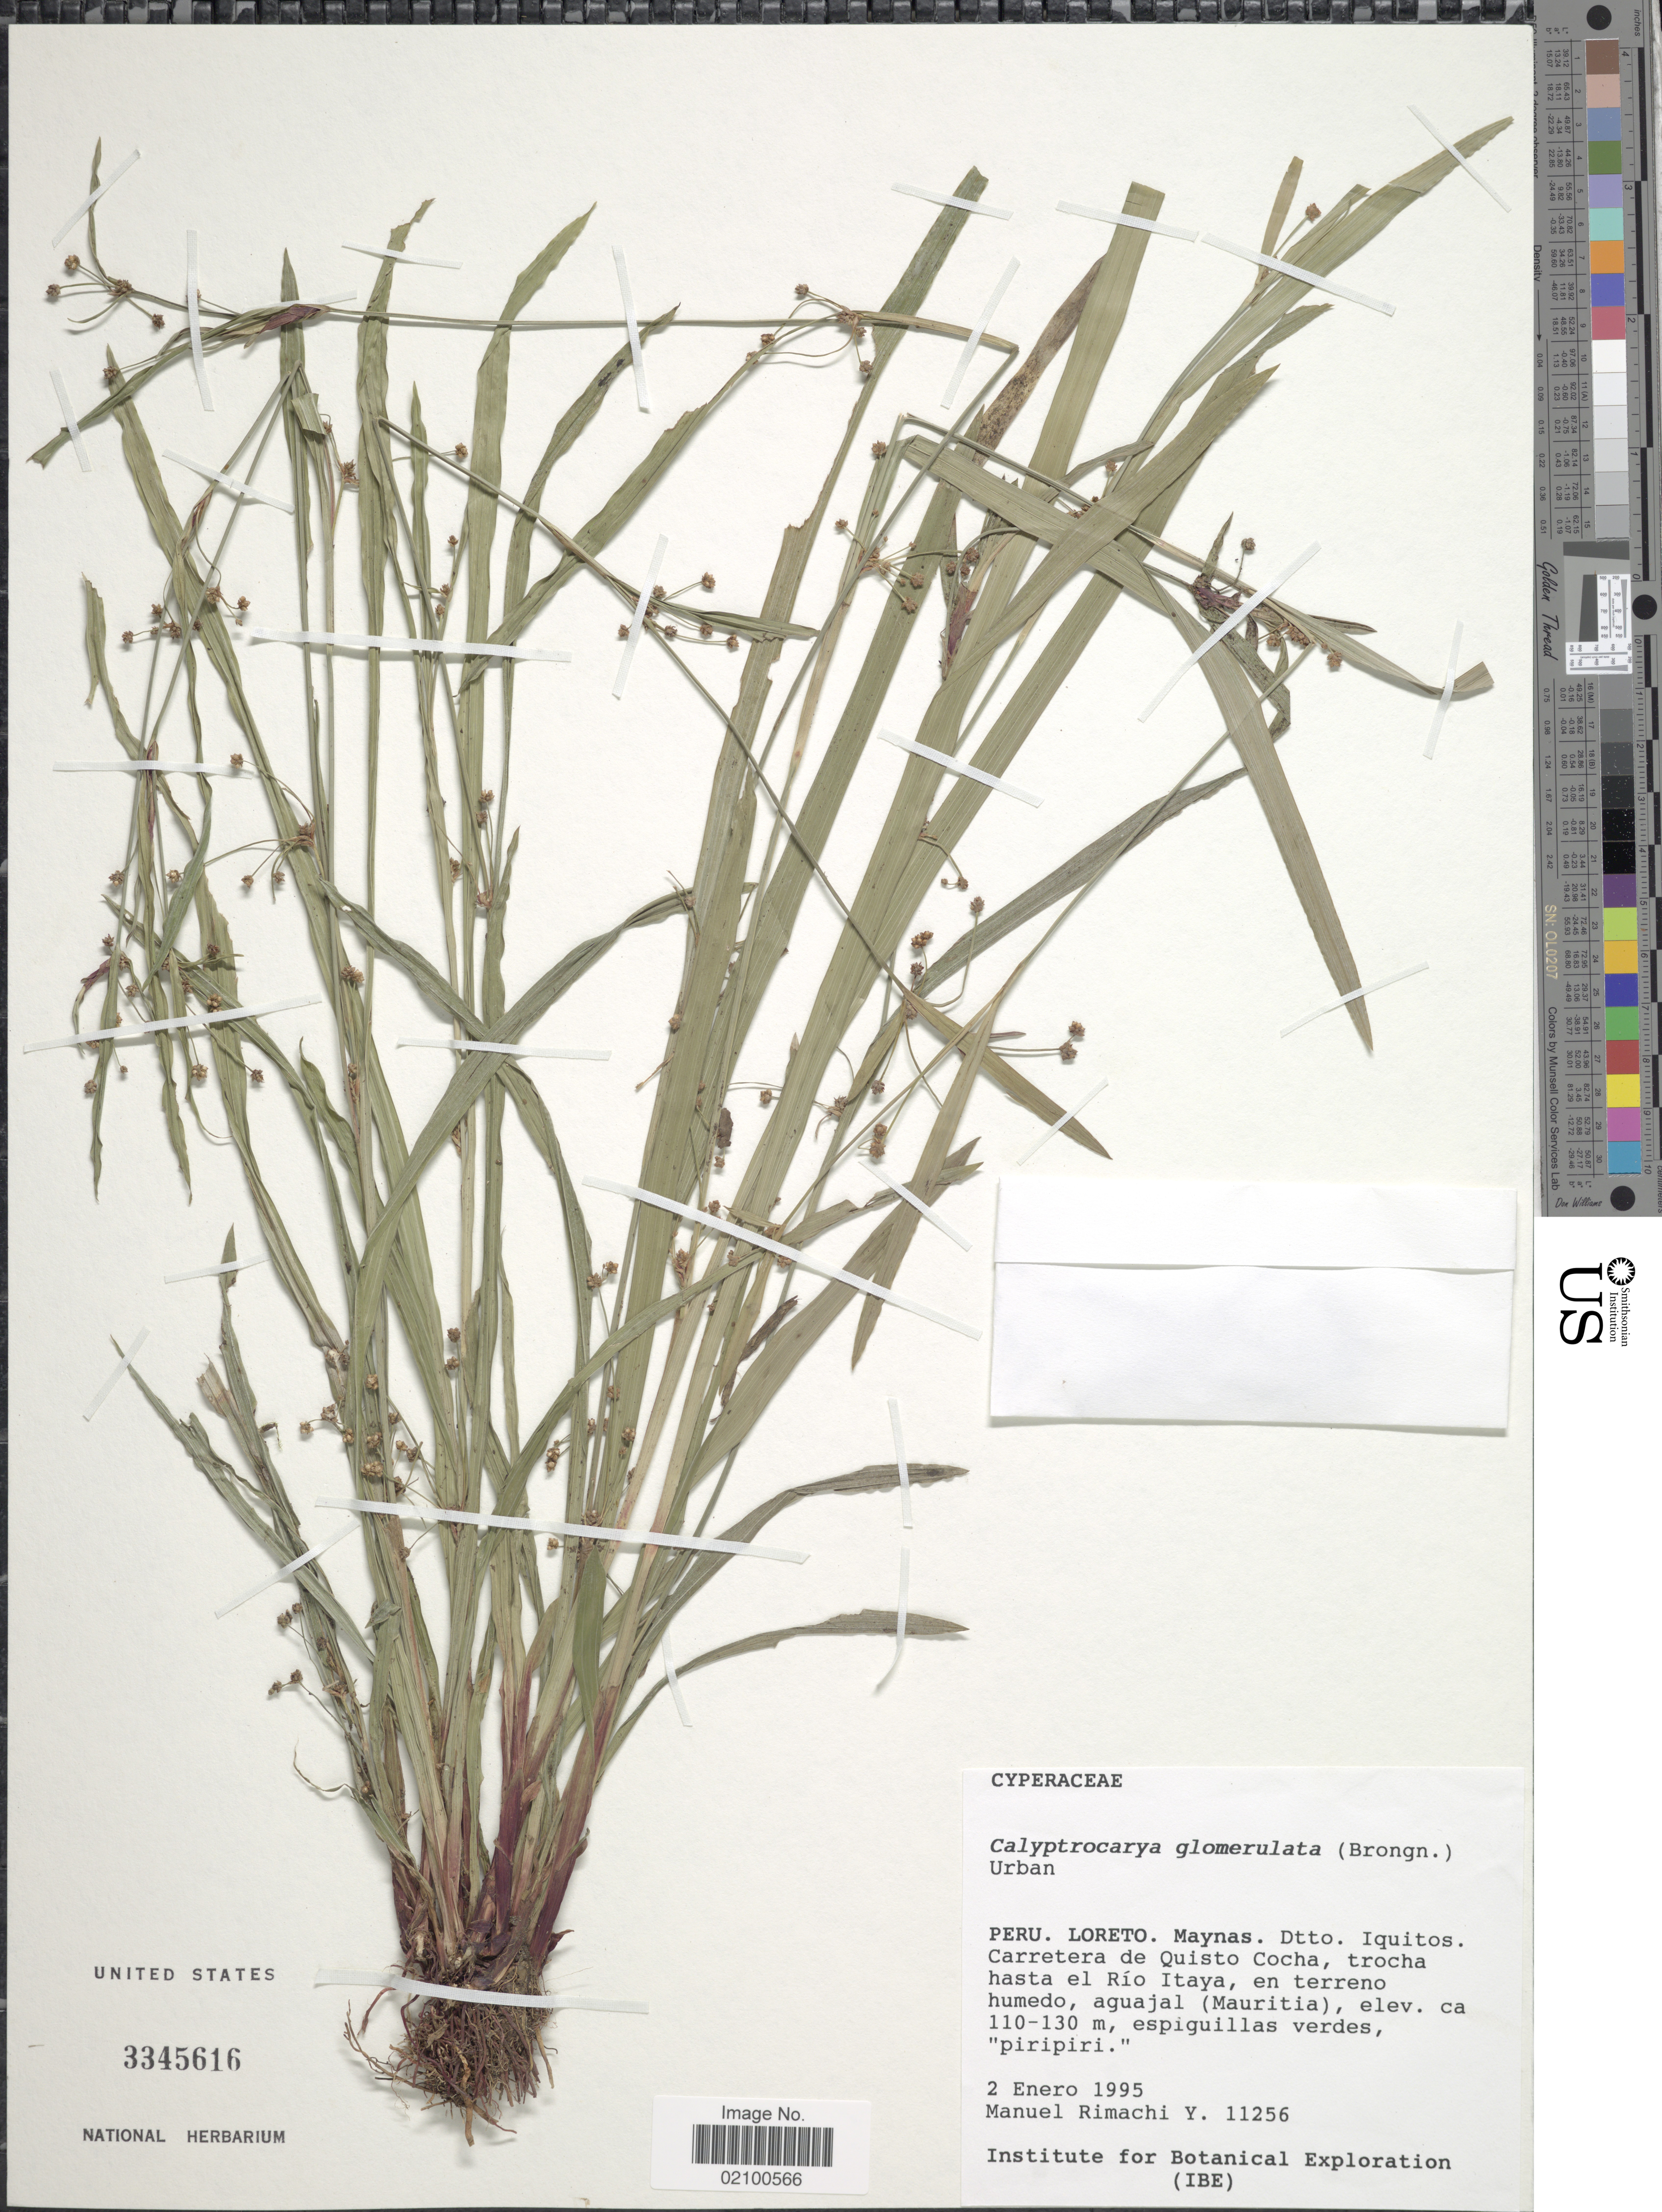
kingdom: Plantae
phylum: Tracheophyta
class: Liliopsida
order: Poales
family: Cyperaceae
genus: Calyptrocarya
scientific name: Calyptrocarya glomerulata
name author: (Brongn.) Urb.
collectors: M. Rimachi Y.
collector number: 11256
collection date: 1995-01-02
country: Peru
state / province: Loreto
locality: Maynas. Dtto. Iquitos. Carretera de Quisto Cocha, trocha hasta el Rio Itaya, en terreno humedo, aguajal (Mauritia)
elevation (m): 110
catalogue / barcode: US 3345616